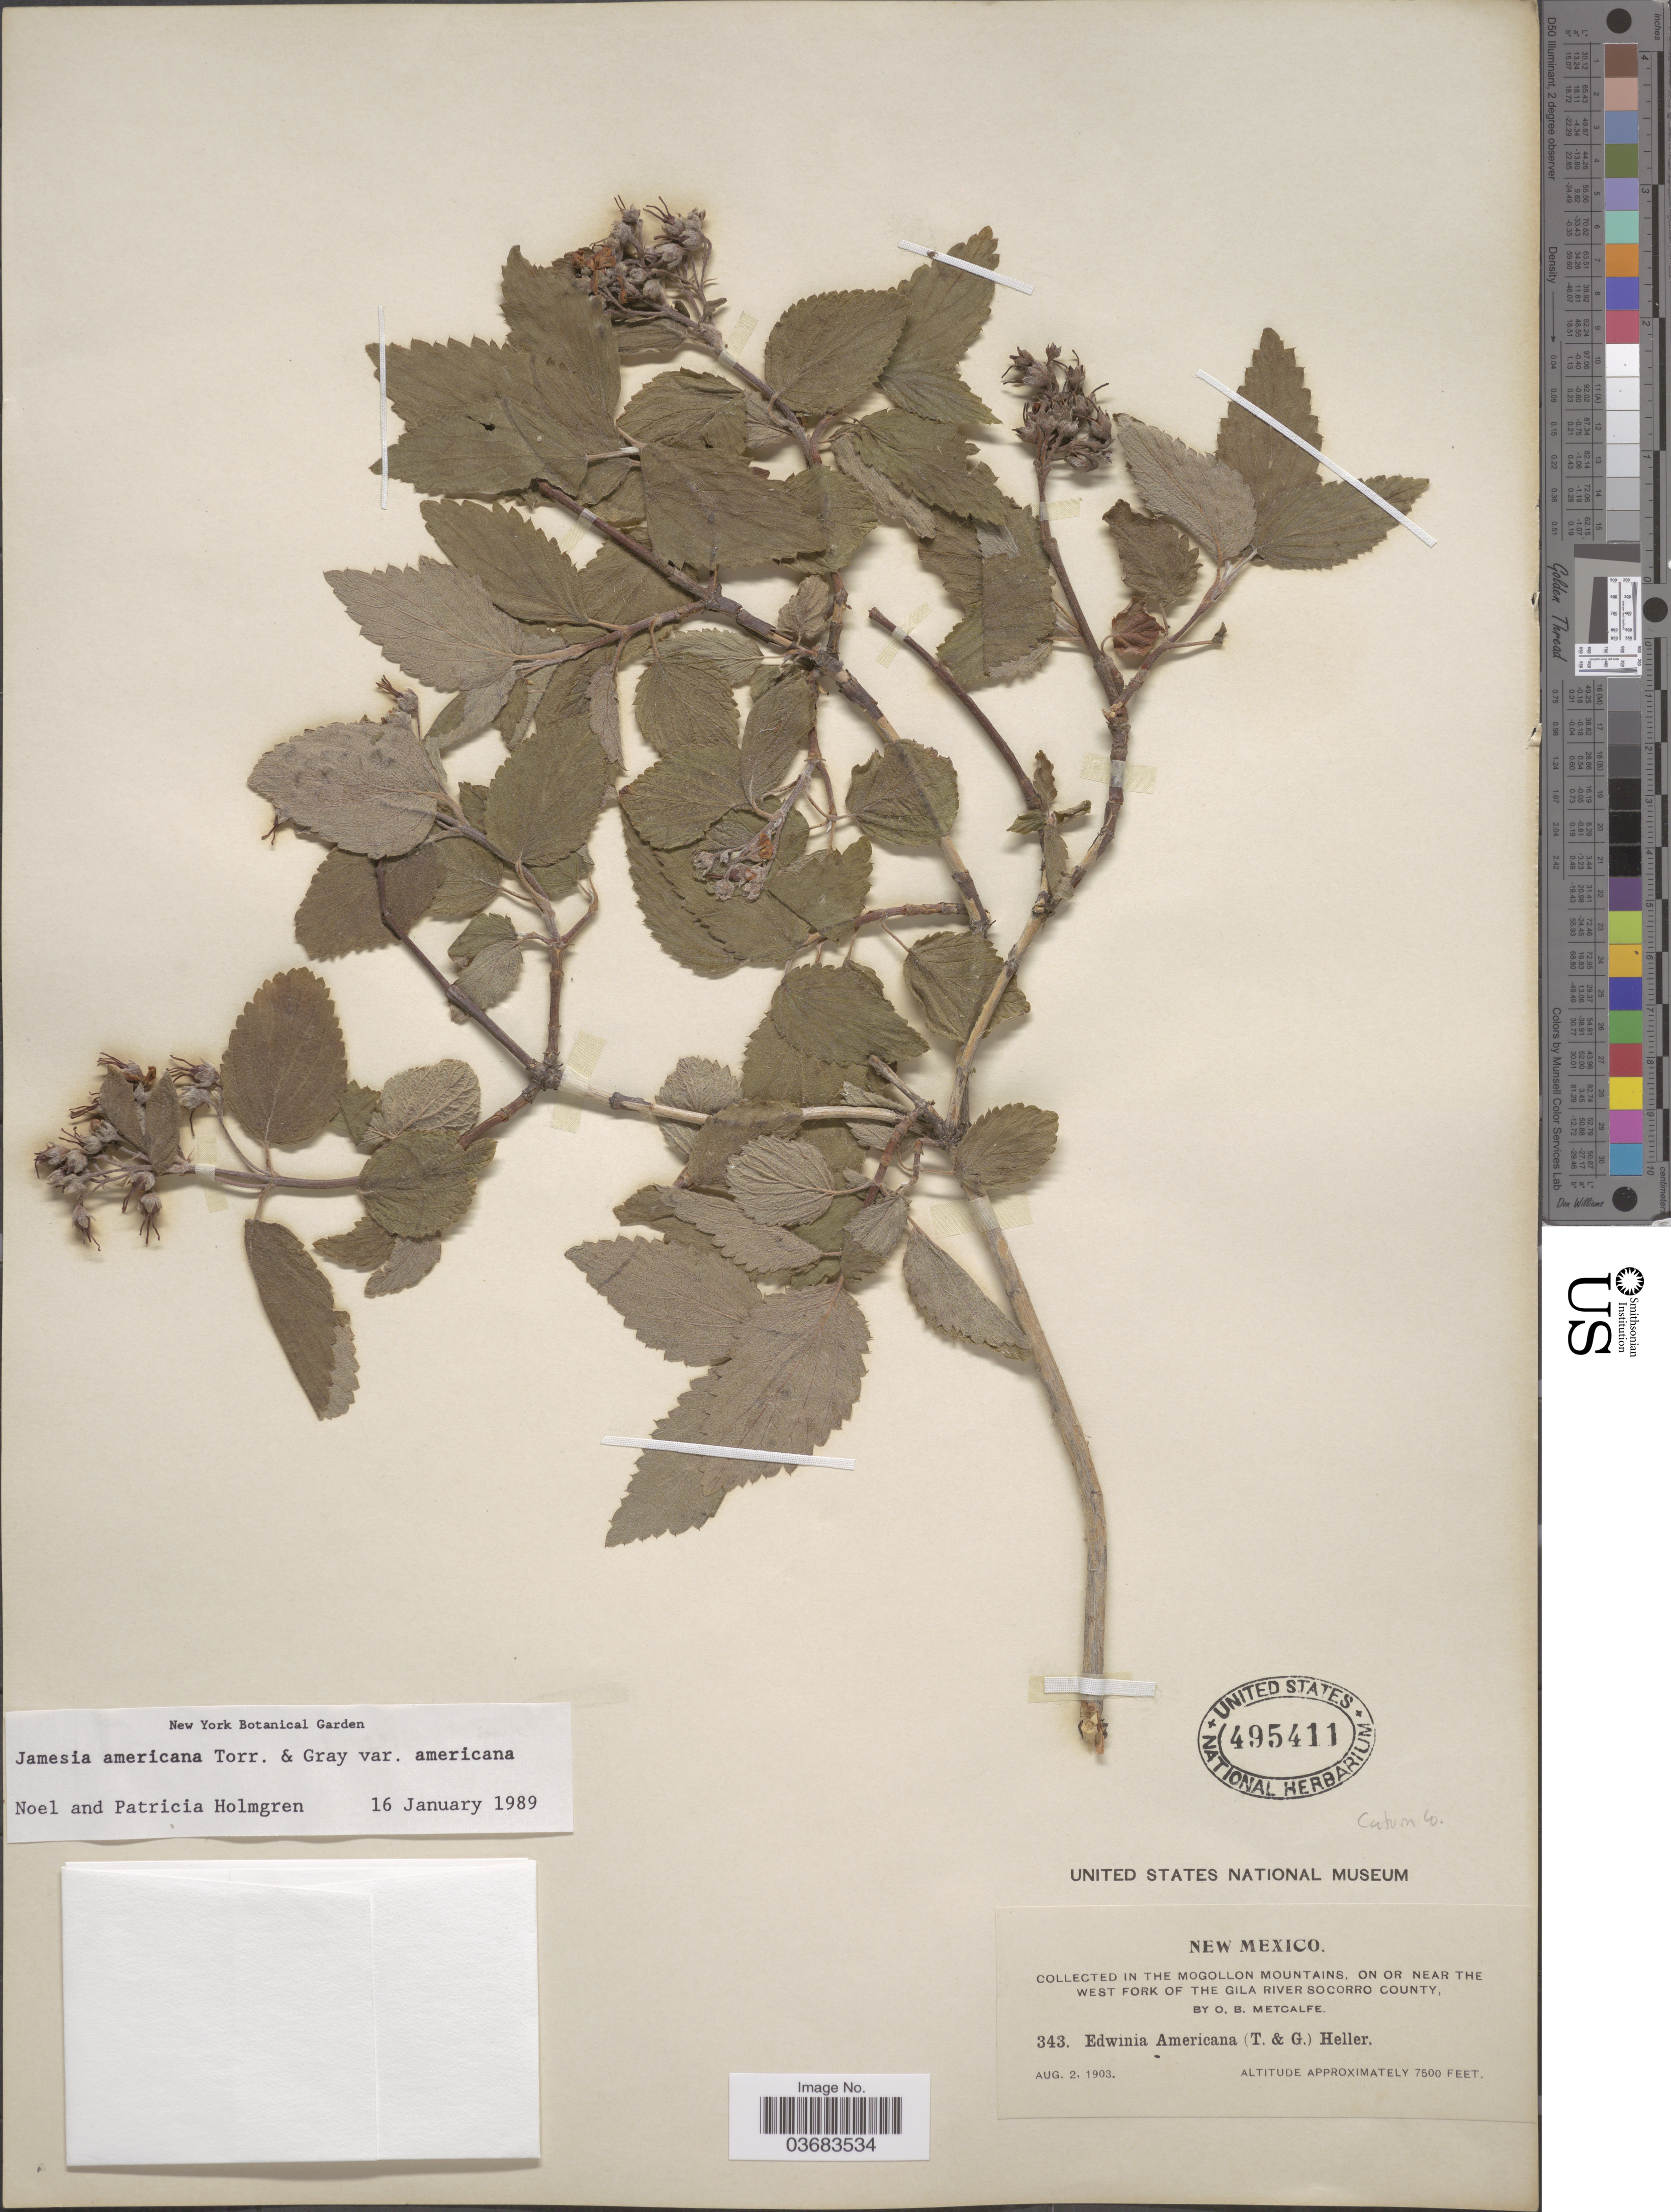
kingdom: Plantae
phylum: Tracheophyta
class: Magnoliopsida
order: Cornales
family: Hydrangeaceae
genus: Edwinia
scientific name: Edwinia americana var. americana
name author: (Torr. & A. Gray) A. Heller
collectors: O. B. Metcalfe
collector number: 343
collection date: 1903-08-02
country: United States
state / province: New Mexico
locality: Catron Co. In the Mogollon Mountains, on or near the West Fork of the Gila River Socorro County.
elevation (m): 2286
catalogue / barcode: US 495411